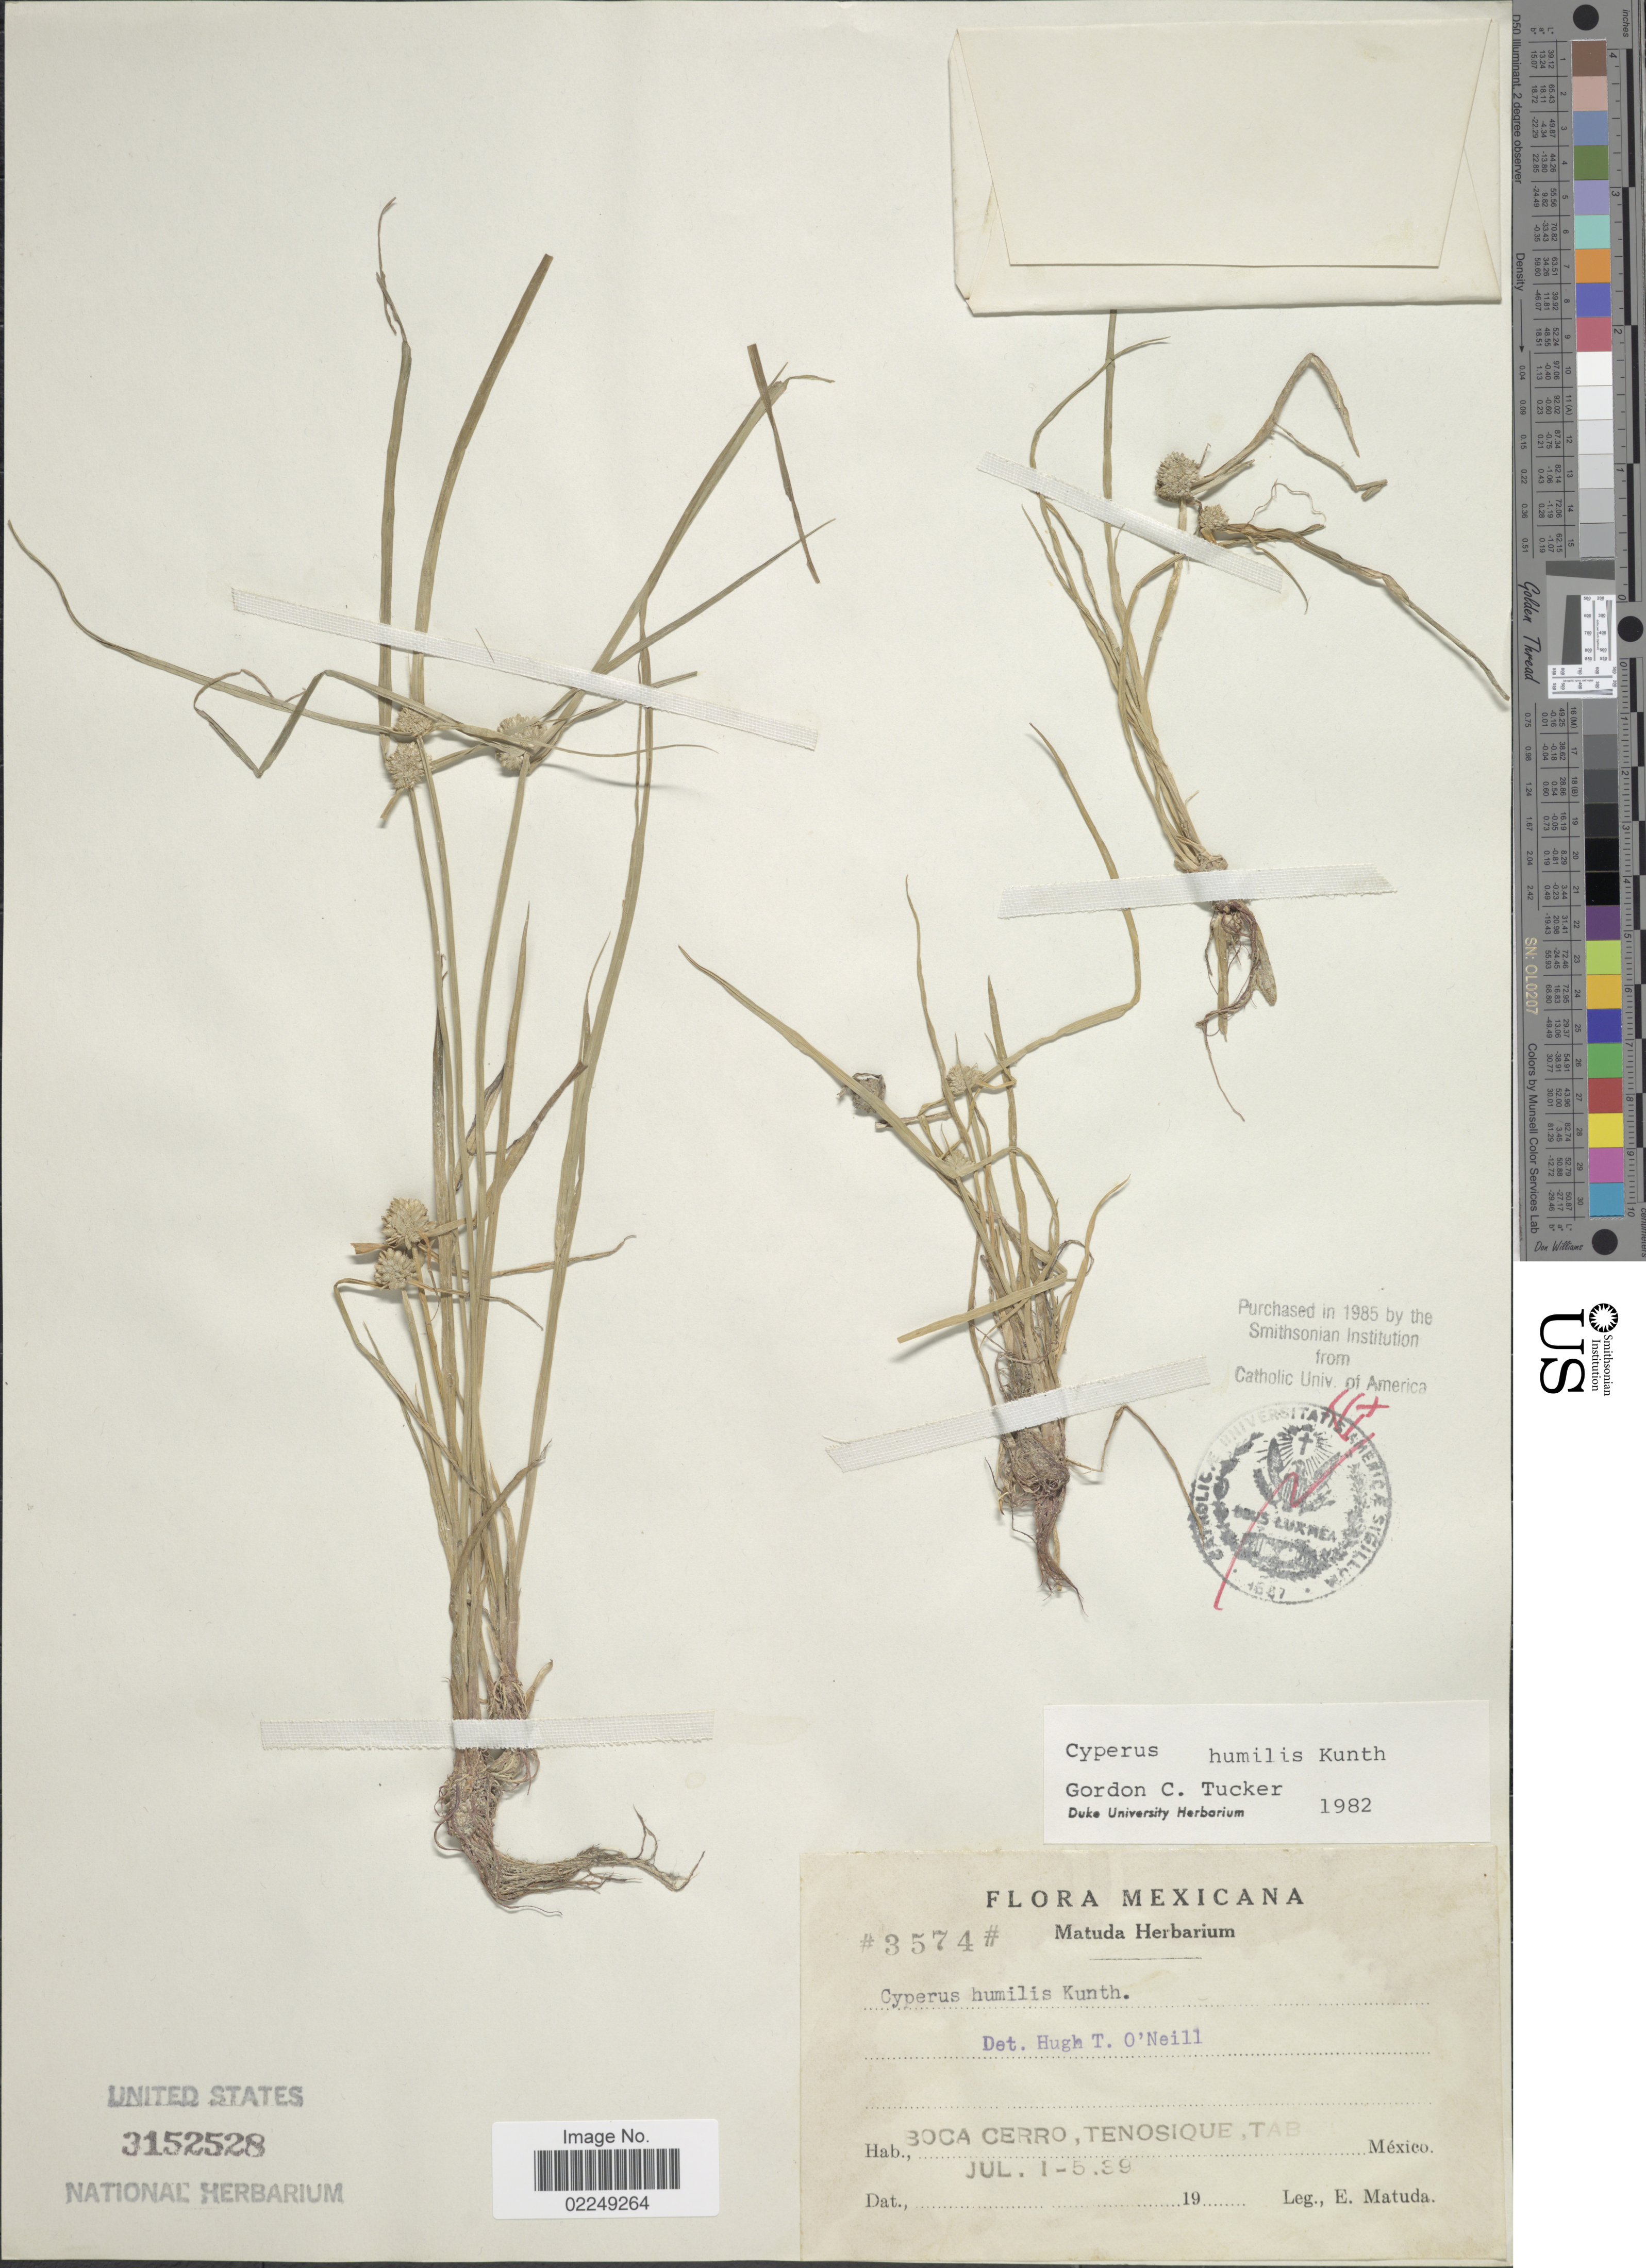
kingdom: Plantae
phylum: Tracheophyta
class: Liliopsida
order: Poales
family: Cyperaceae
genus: Cyperus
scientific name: Cyperus humilis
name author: Kunth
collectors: E. Matuda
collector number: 3574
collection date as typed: Transcribed d/m/y: 1/7/39 to 5/7/39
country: Mexico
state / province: Tabasco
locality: Boca Cerro, Tenosique, Tab.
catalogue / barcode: US 3152528